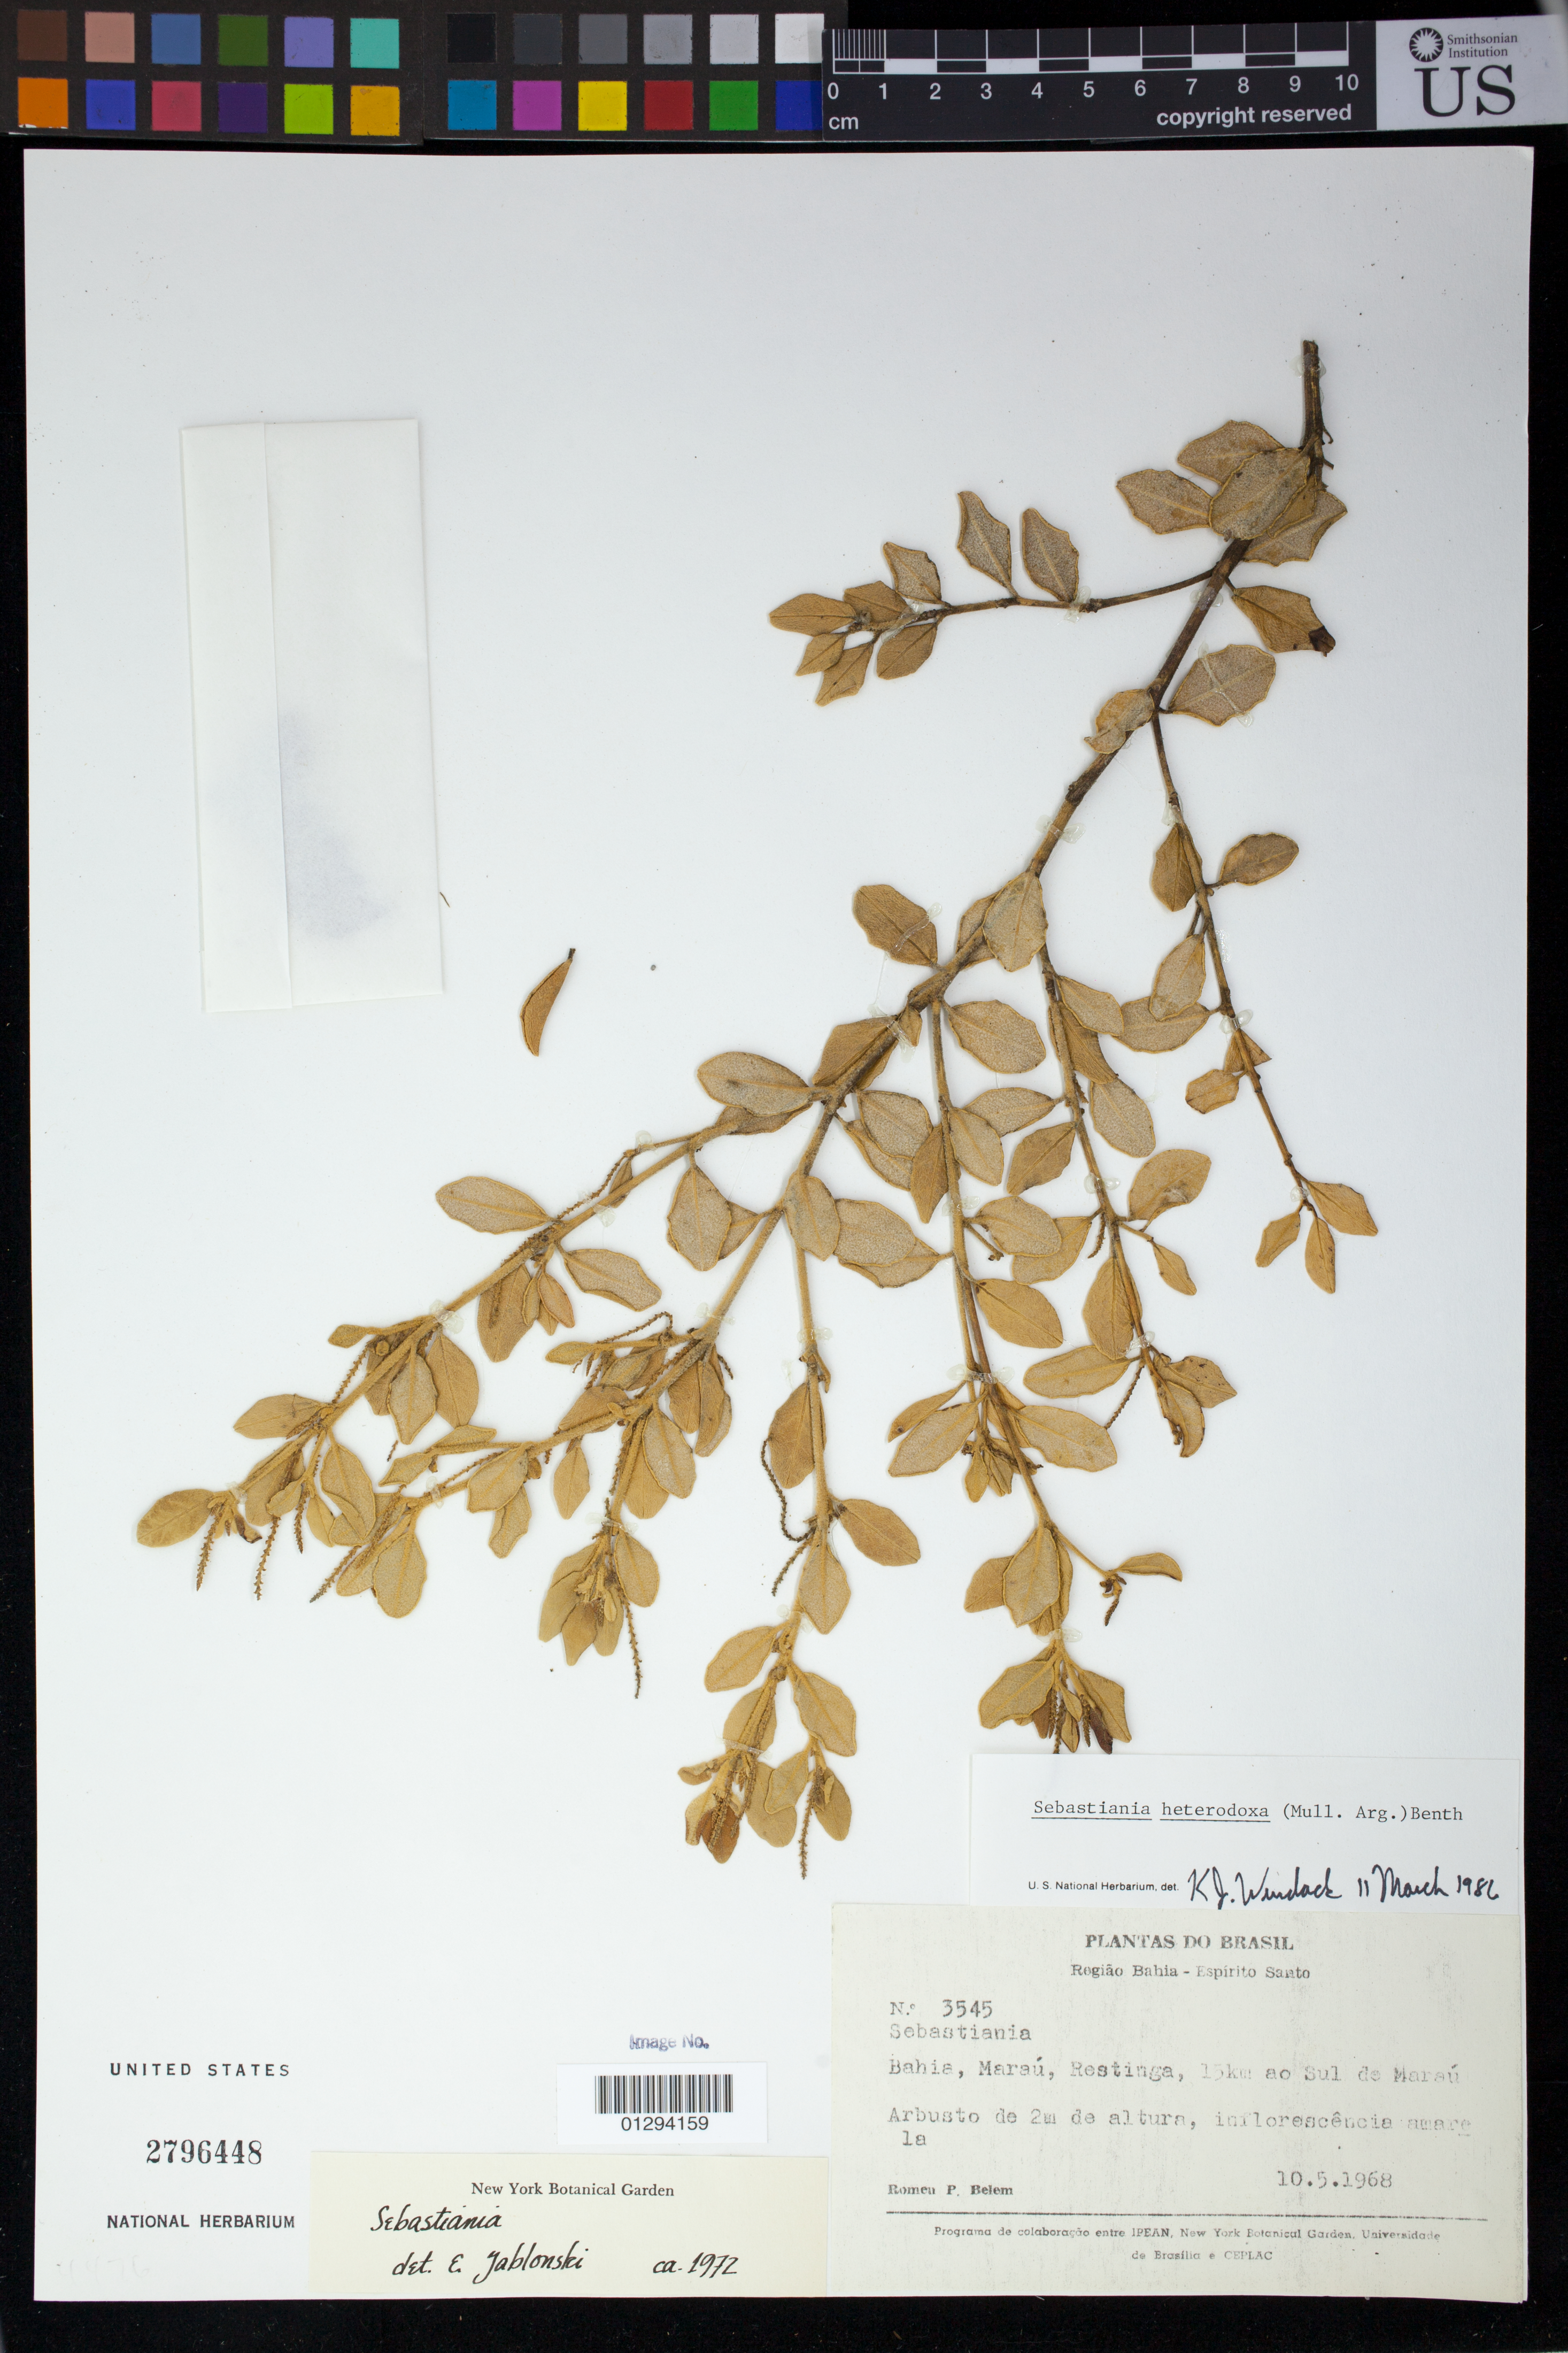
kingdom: Plantae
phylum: Tracheophyta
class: Magnoliopsida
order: Malpighiales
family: Euphorbiaceae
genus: Sebastiania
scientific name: Sebastiania heterodoxa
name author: (Müll. Arg.) Benth.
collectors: R. P. Belém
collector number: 3545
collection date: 1968-05-10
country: Brazil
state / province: Bahia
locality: Bahia, Marau, Restinga, 15 km ao Sul de Marau.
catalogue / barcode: US 2796448